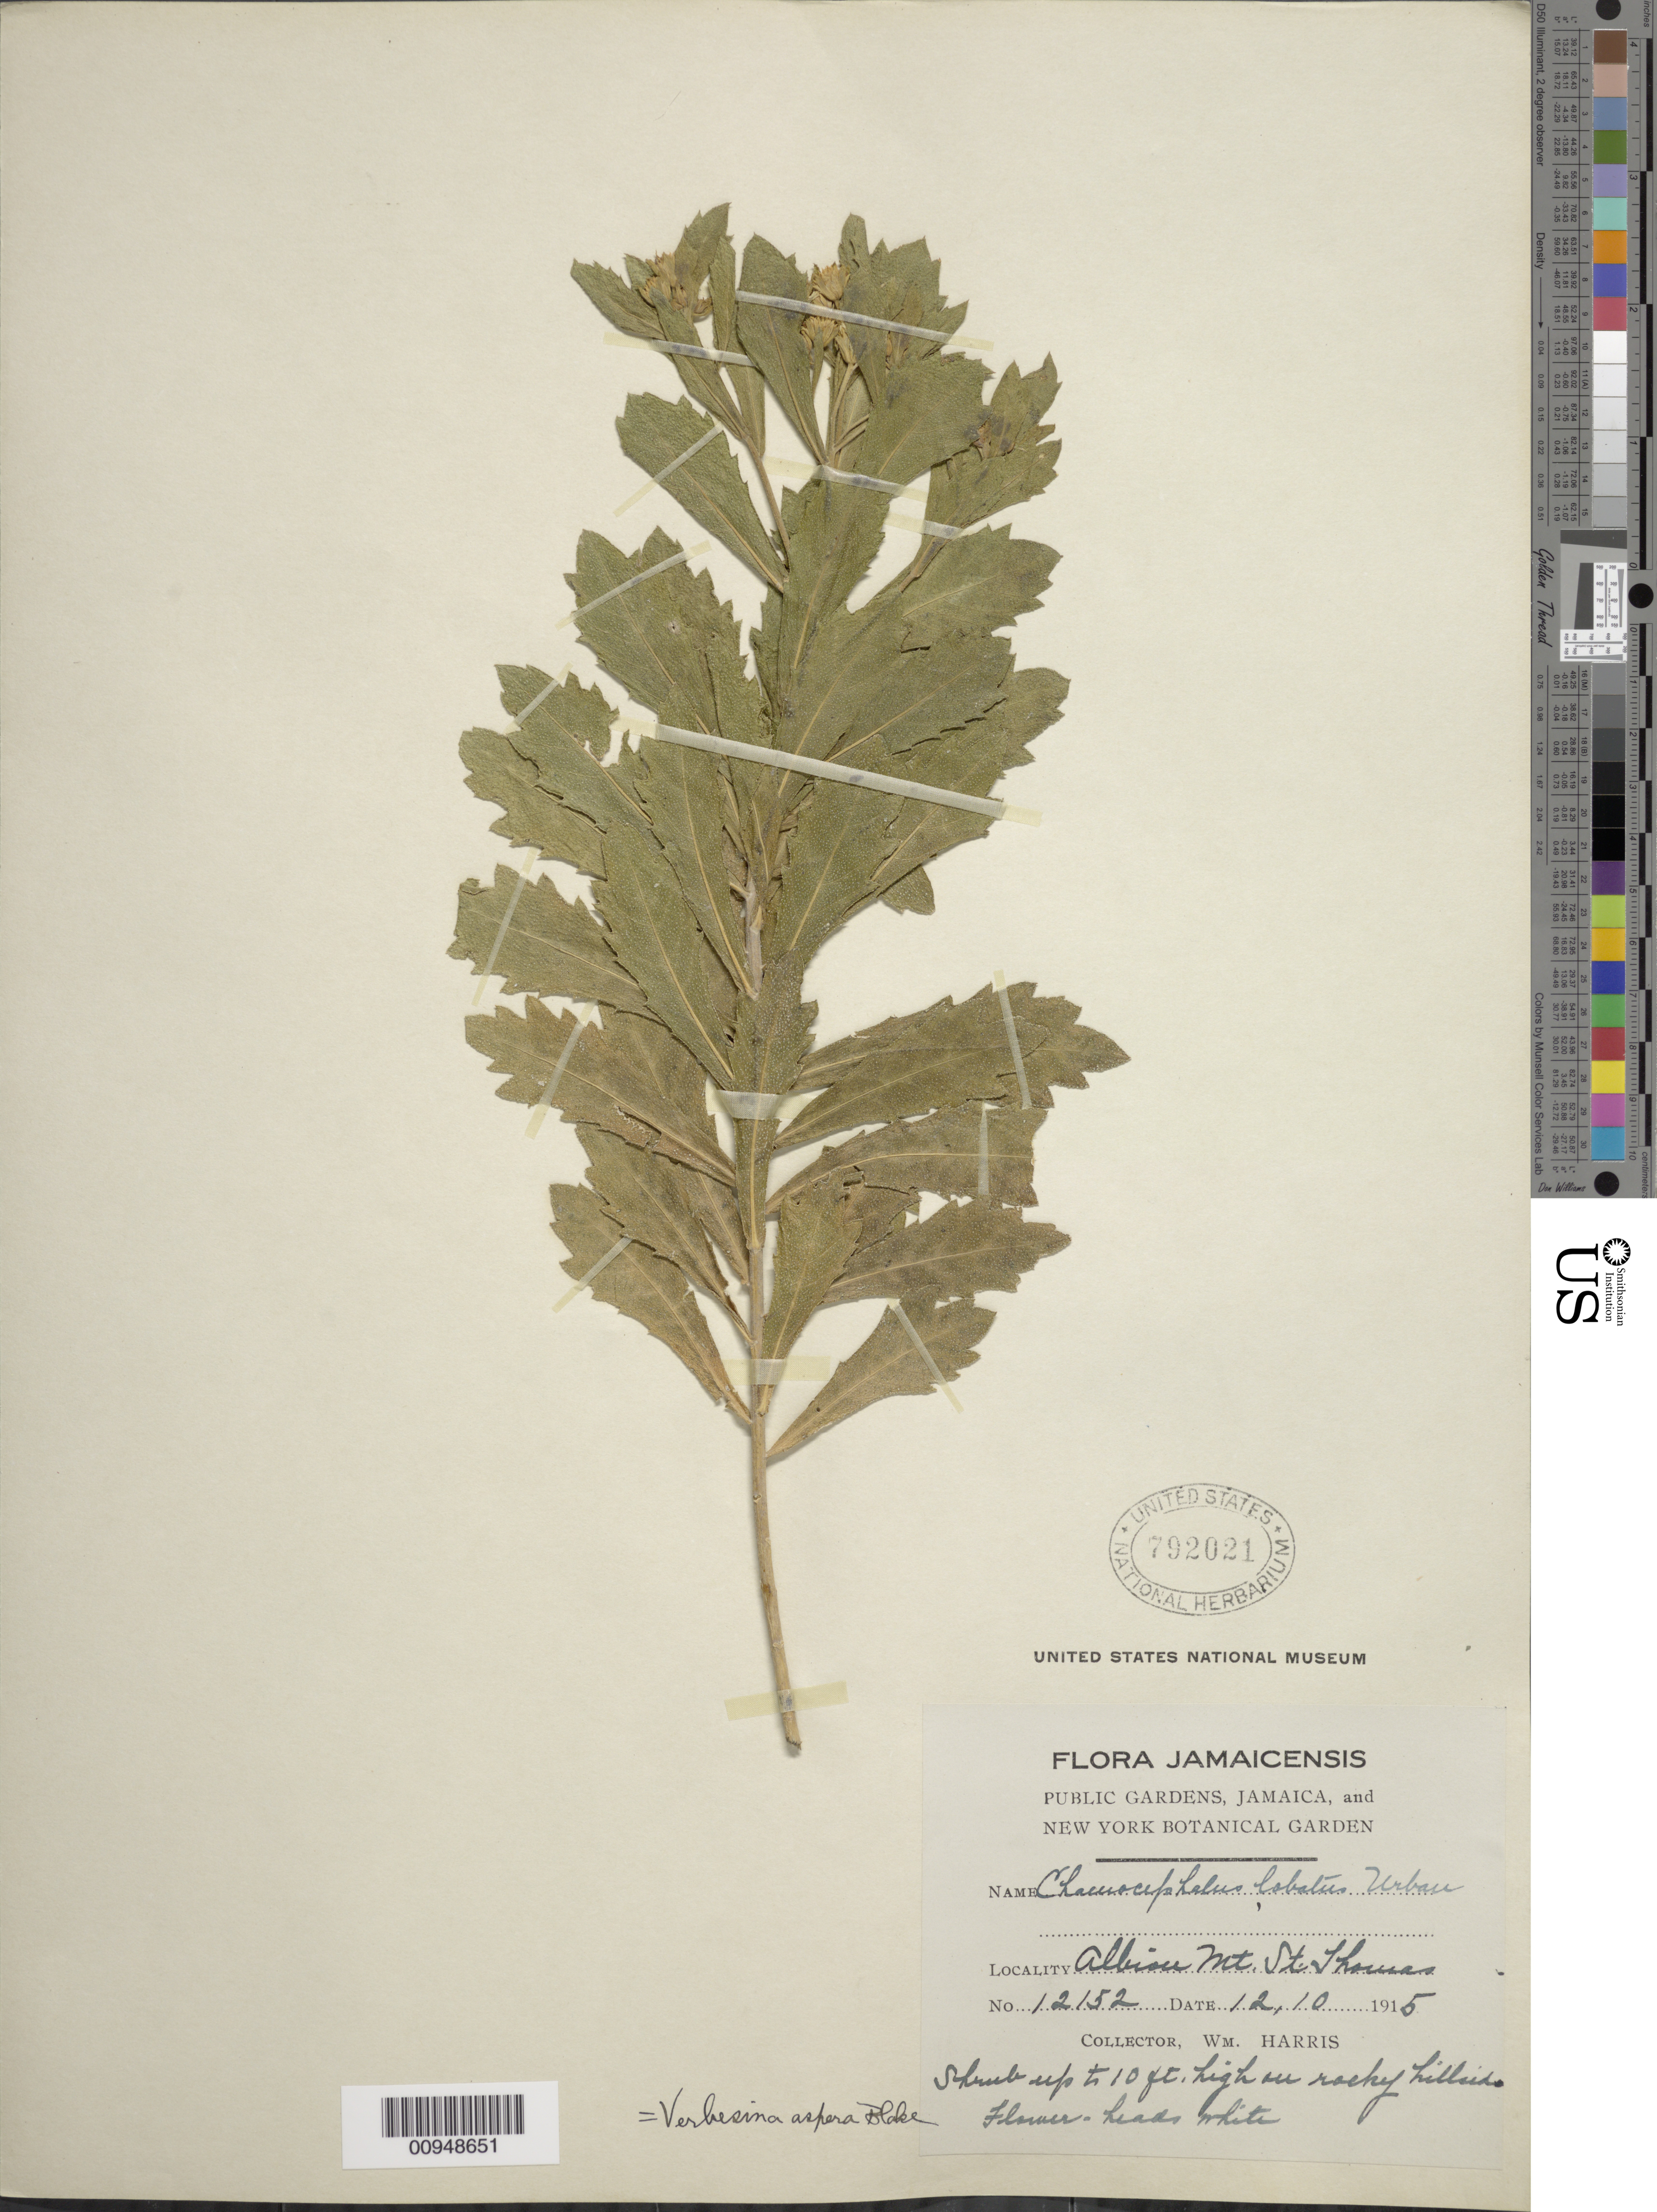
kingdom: Plantae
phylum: Tracheophyta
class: Magnoliopsida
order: Asterales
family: Asteraceae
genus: Verbesina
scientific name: Verbesina aspera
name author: S.F. Blake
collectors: W. H. Harris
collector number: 12152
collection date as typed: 12 Oct 1915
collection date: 1915-10-12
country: Jamaica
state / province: Saint Thomas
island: Jamaica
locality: Albisu Mt.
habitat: On rocky hillside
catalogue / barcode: US 792021